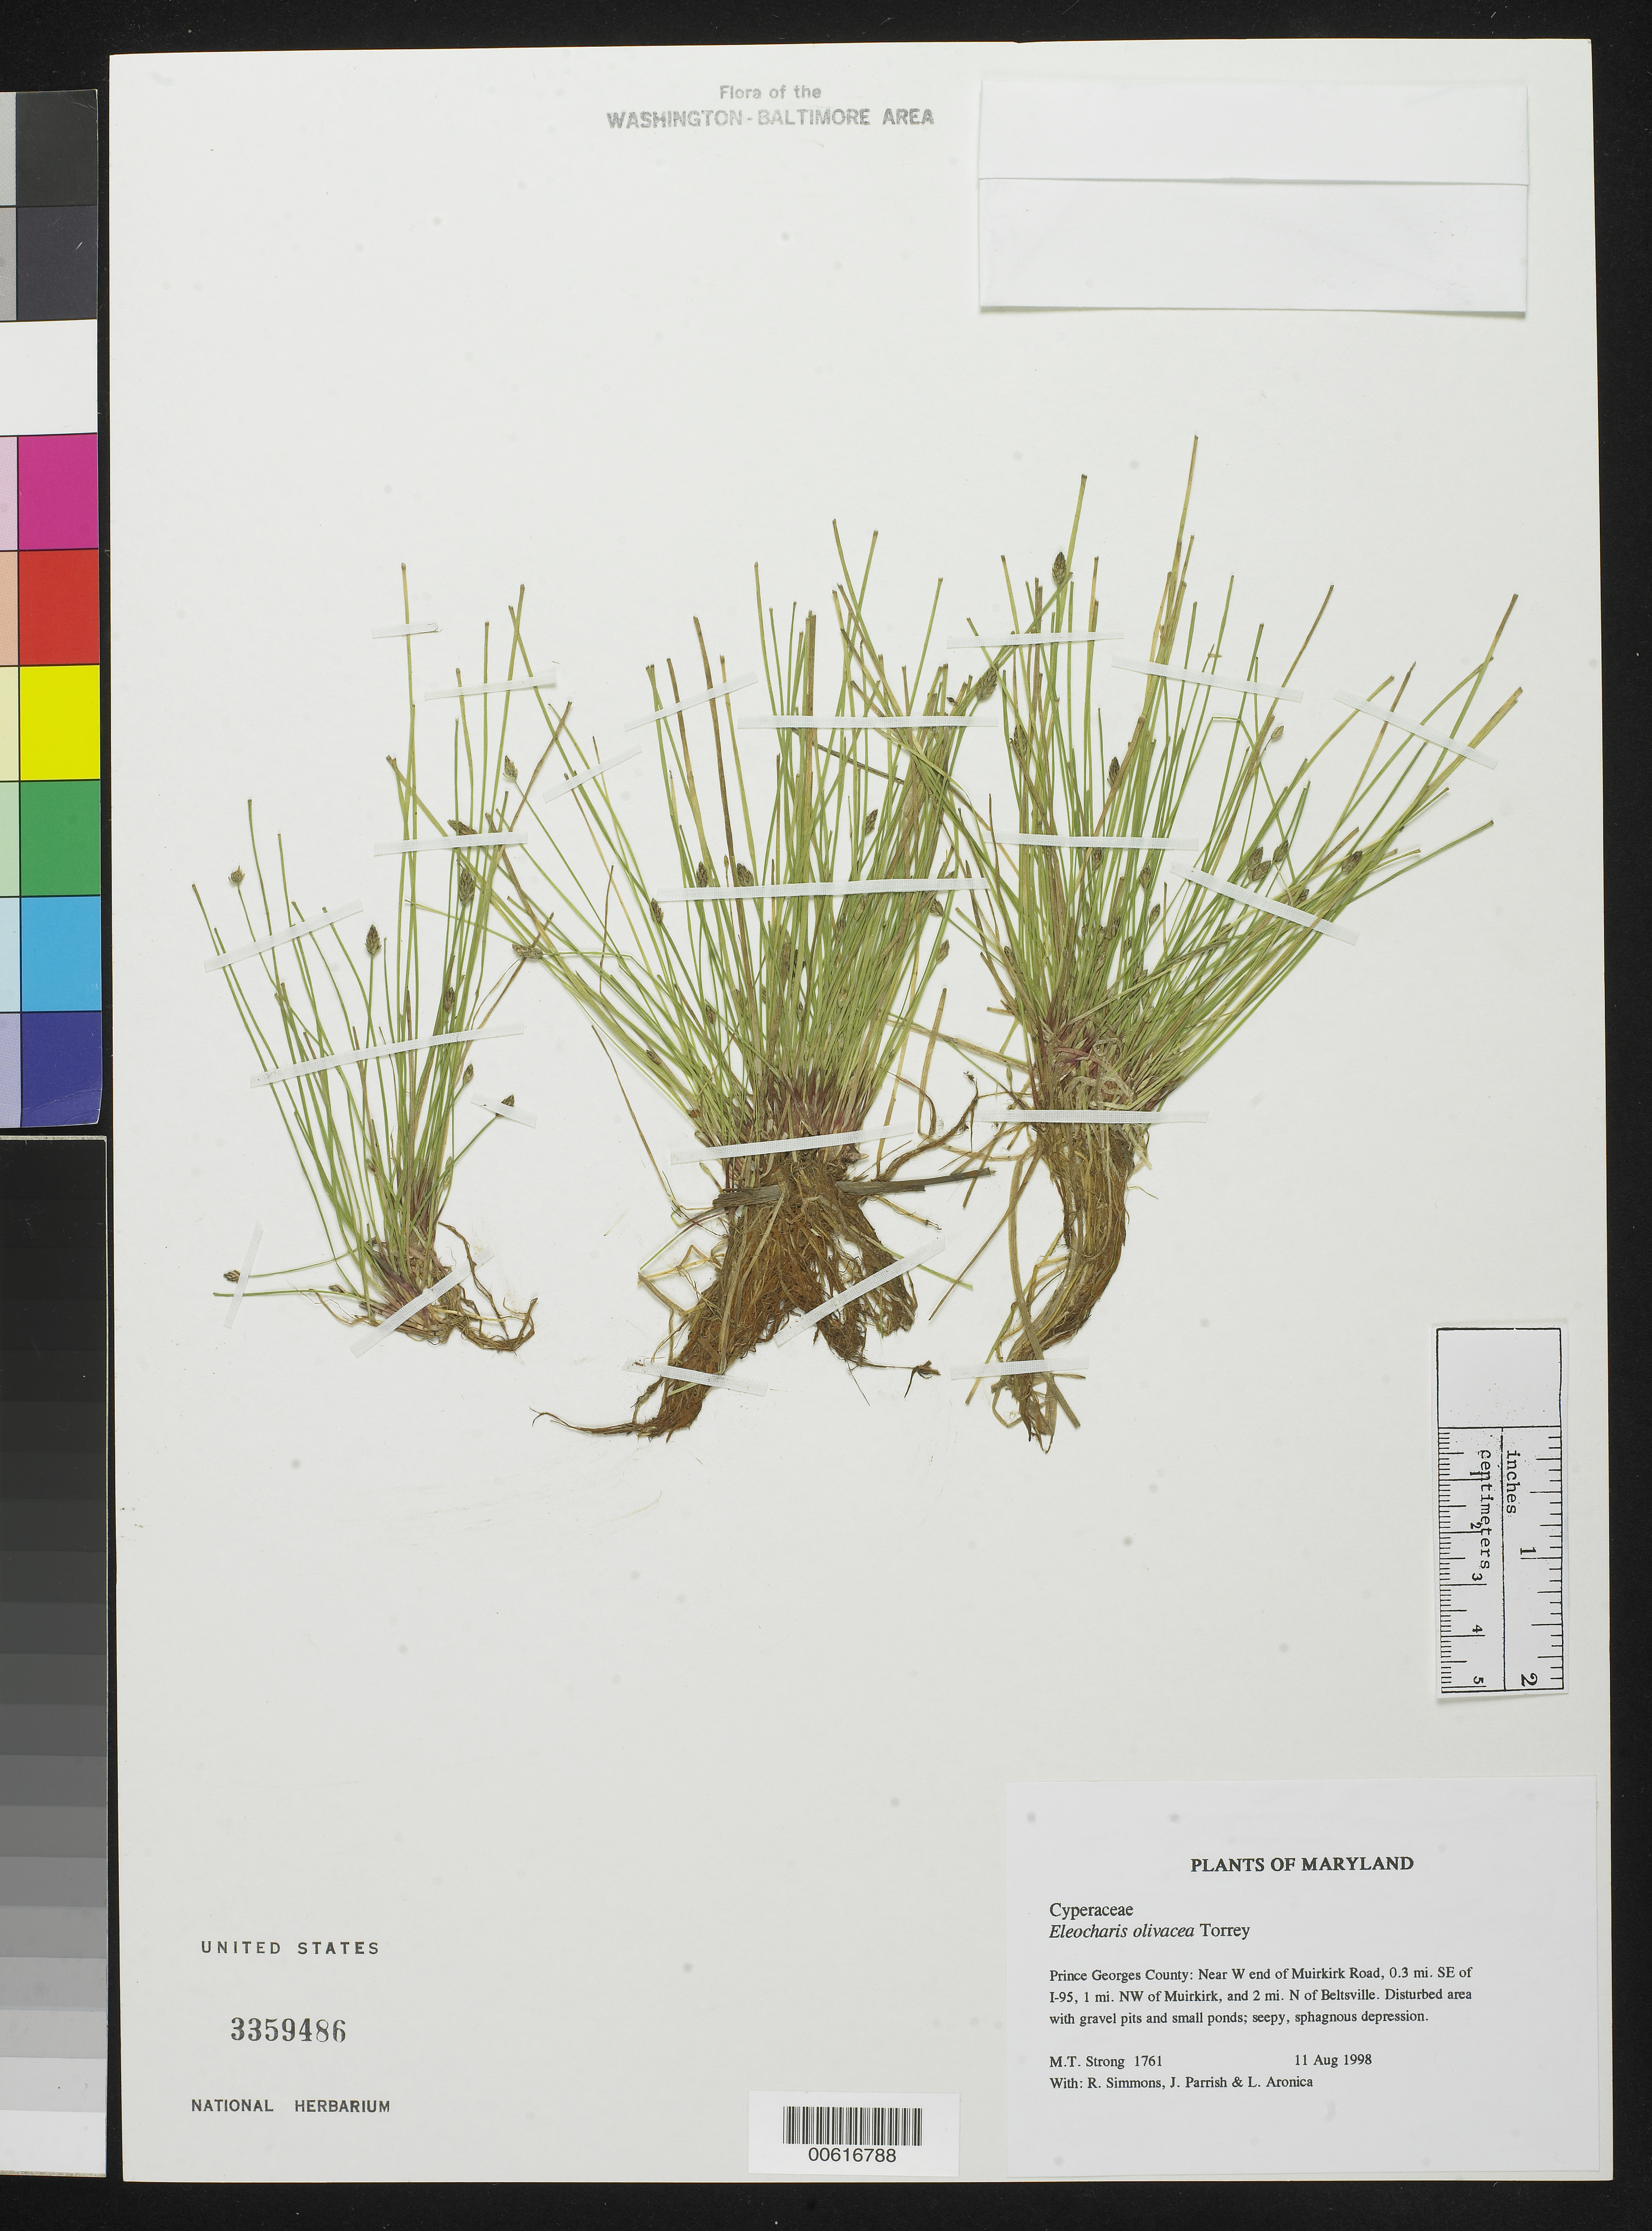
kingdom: Plantae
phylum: Tracheophyta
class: Liliopsida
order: Poales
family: Cyperaceae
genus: Eleocharis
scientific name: Eleocharis olivacea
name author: Torr.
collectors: M. T. Strong, R. Simmons, J. Parrish & L. Aronica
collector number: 1761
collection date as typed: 11 Aug 1998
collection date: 1998-08-11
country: United States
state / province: Maryland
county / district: Prince George's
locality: Near W end of Muirkirk Road, 0.3 mi. SE of I-95, 1 mi. NW of Muirkirk, and 2 mi. N of Beltsville.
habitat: Disturbed area with gravel pits and small ponds; seepy, sphagnous depression.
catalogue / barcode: US 3359486